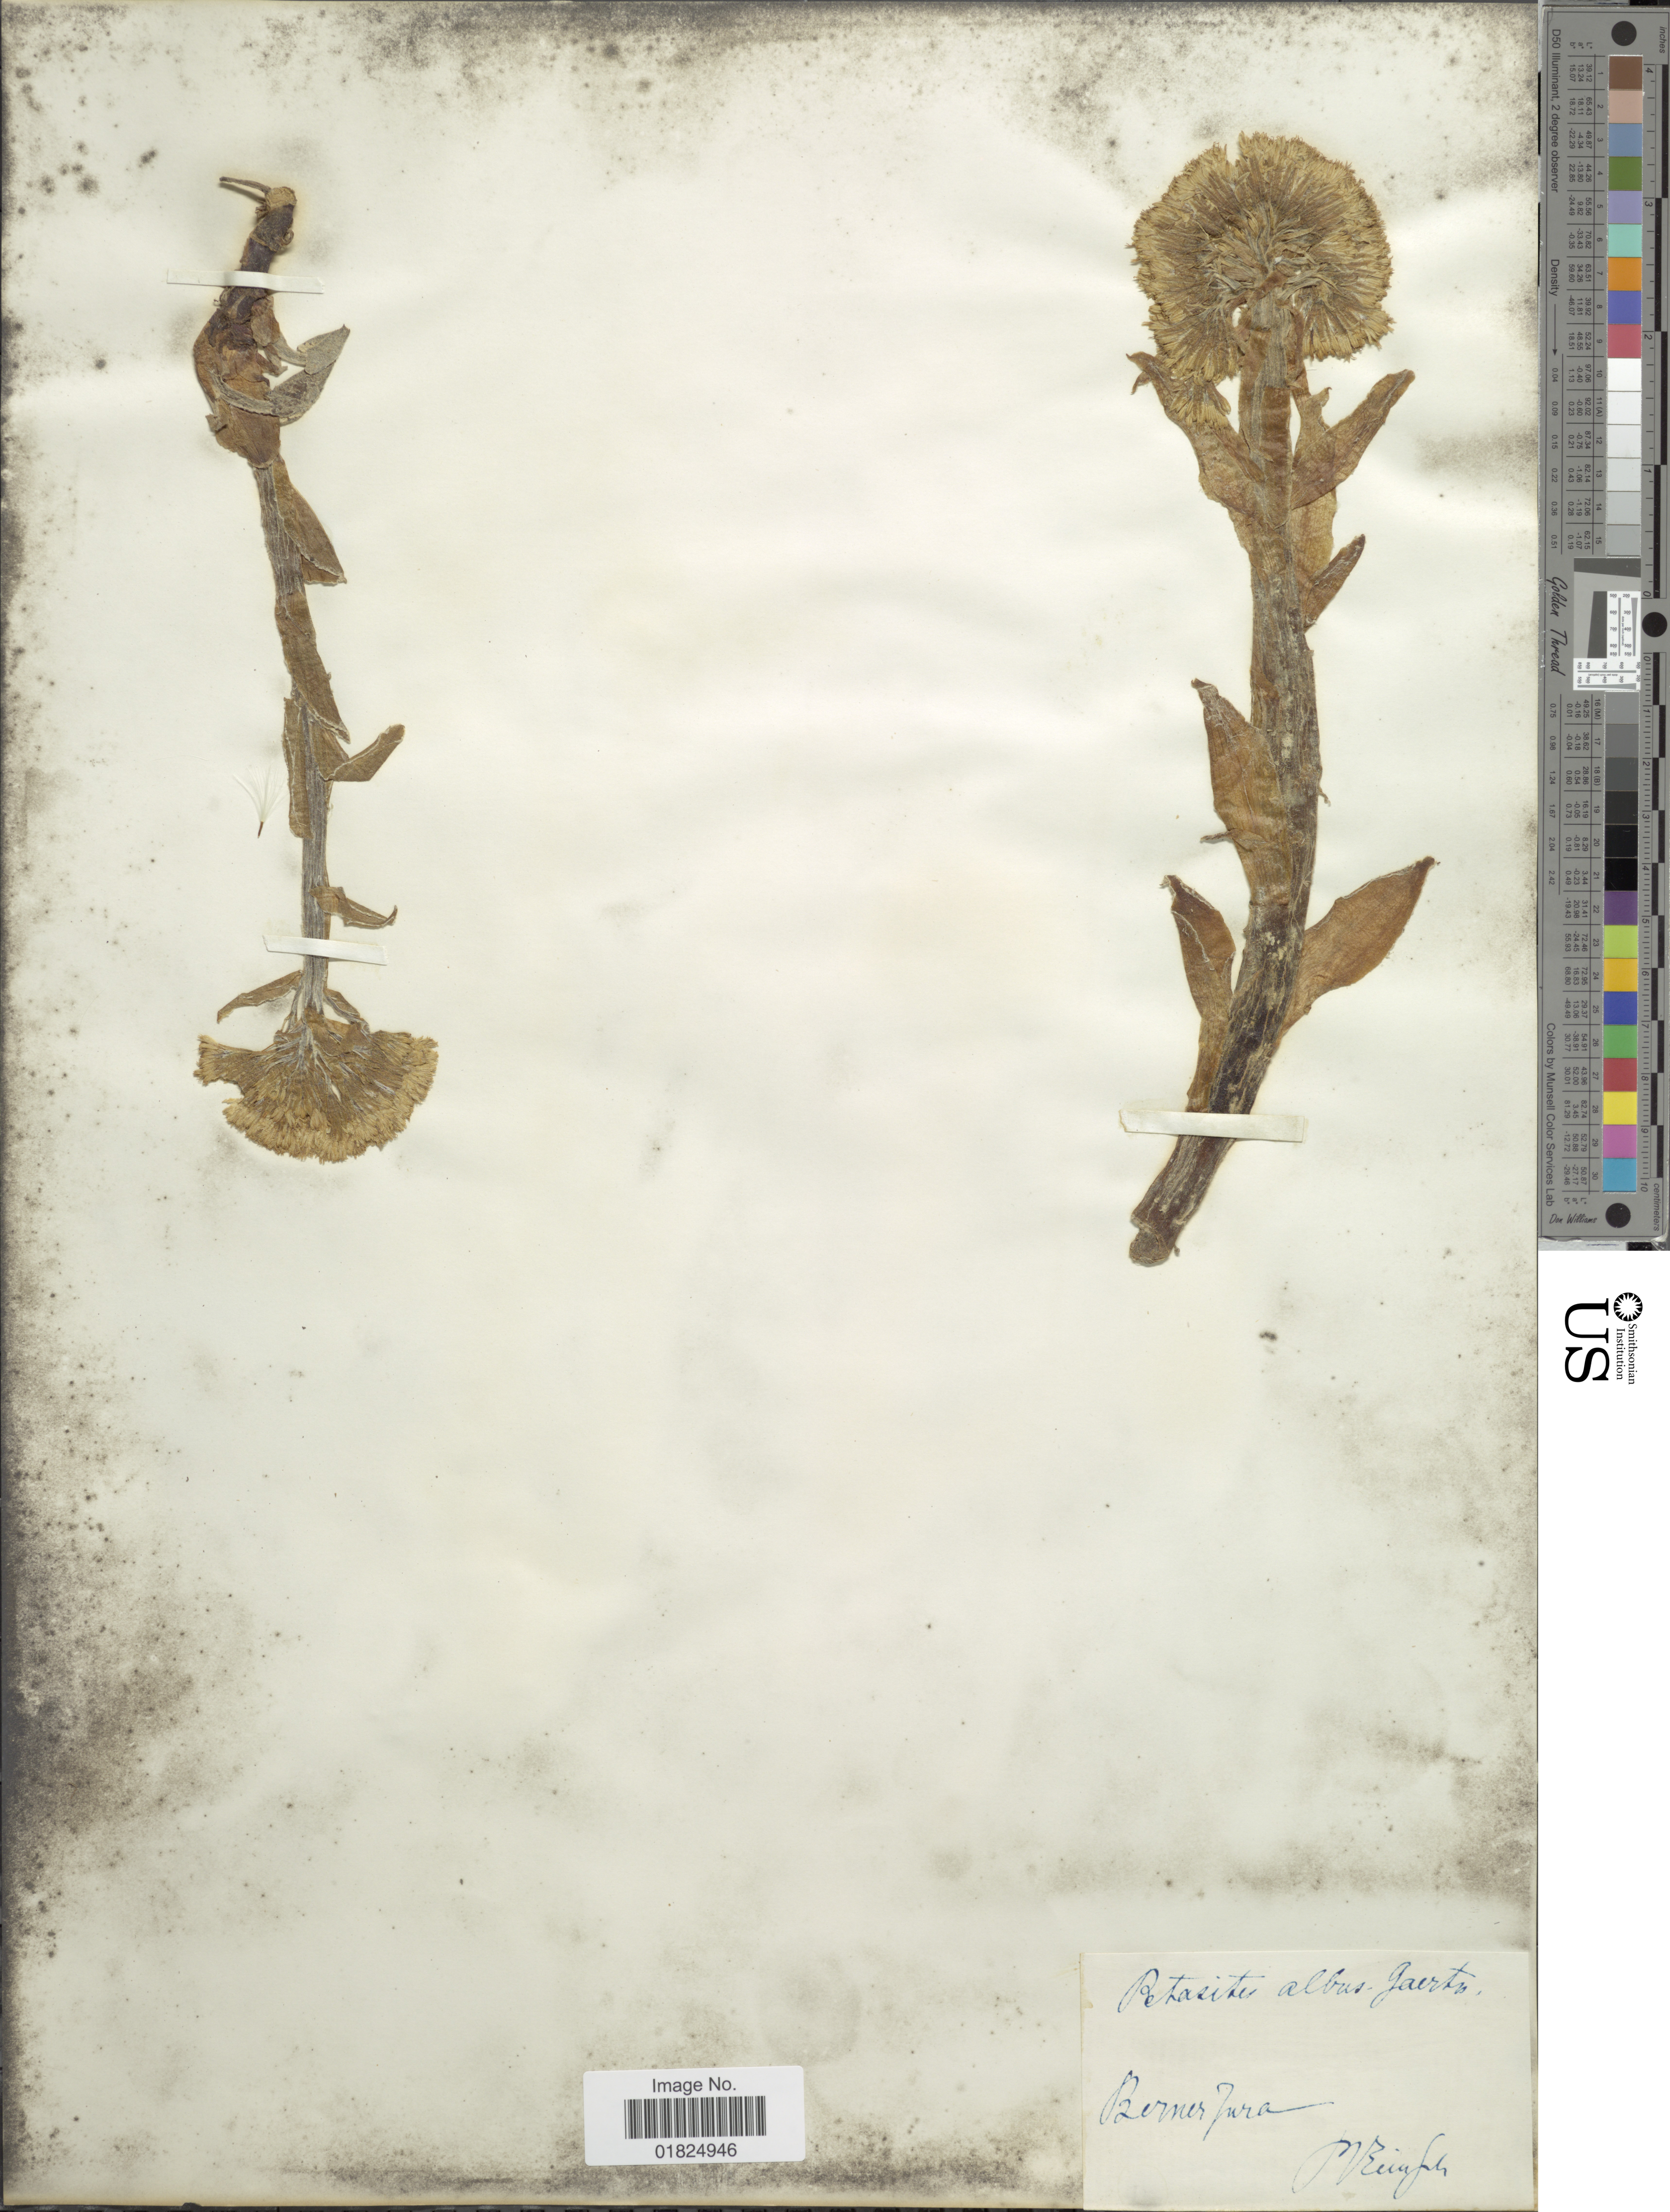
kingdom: Plantae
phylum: Tracheophyta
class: Magnoliopsida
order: Asterales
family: Asteraceae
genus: Petasites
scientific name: Petasites albus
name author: (L.) Gaertn.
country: Switzerland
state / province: Jura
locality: Berner Jura